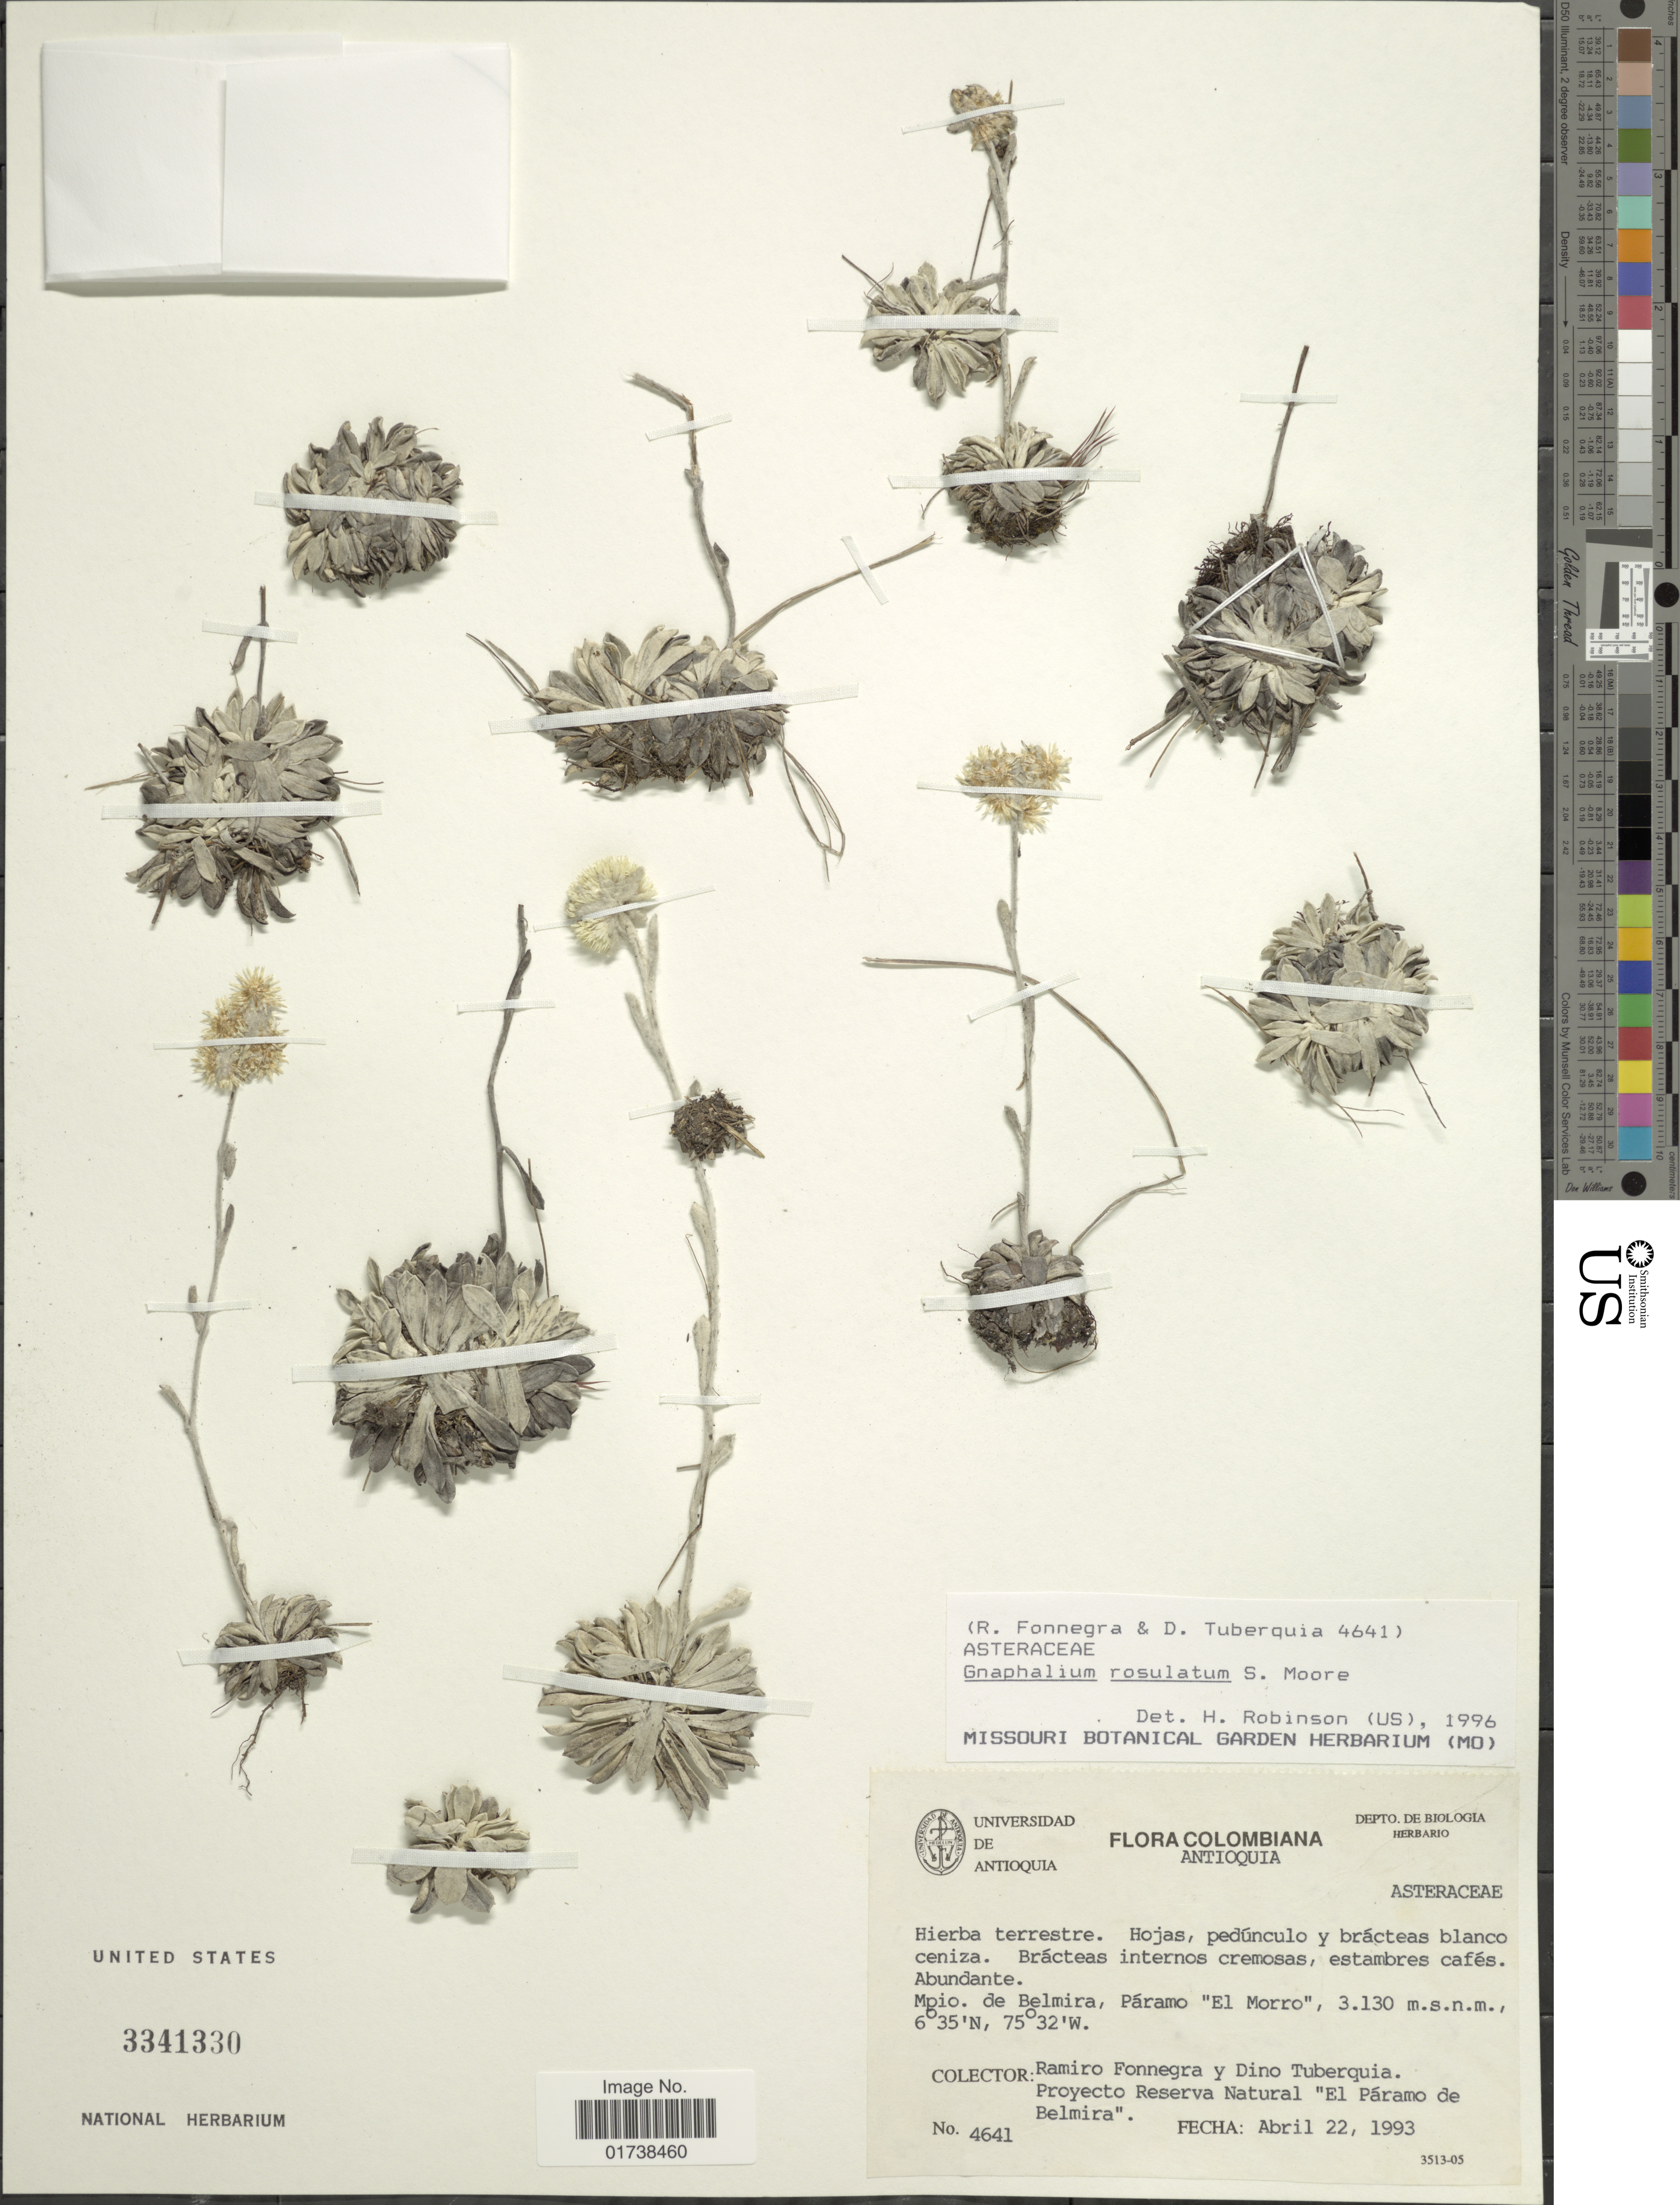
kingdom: Plantae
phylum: Tracheophyta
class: Magnoliopsida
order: Asterales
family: Asteraceae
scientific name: Orognaphalon paramorum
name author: (S.F. Blake) G.L. Nesom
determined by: Nesom, Guy L.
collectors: R. Fonnegra G. & D. Tuberquia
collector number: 4641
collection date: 1993-04-22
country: Colombia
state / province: Antioquia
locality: Hierba terrestre, Hojas, Pedunculo y bracteas blanco ceniza, Bracteas internos cremosas, estambres cafes, Mpio. de Belmira, Paramo "El Morro"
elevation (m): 3130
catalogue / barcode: US 3341330